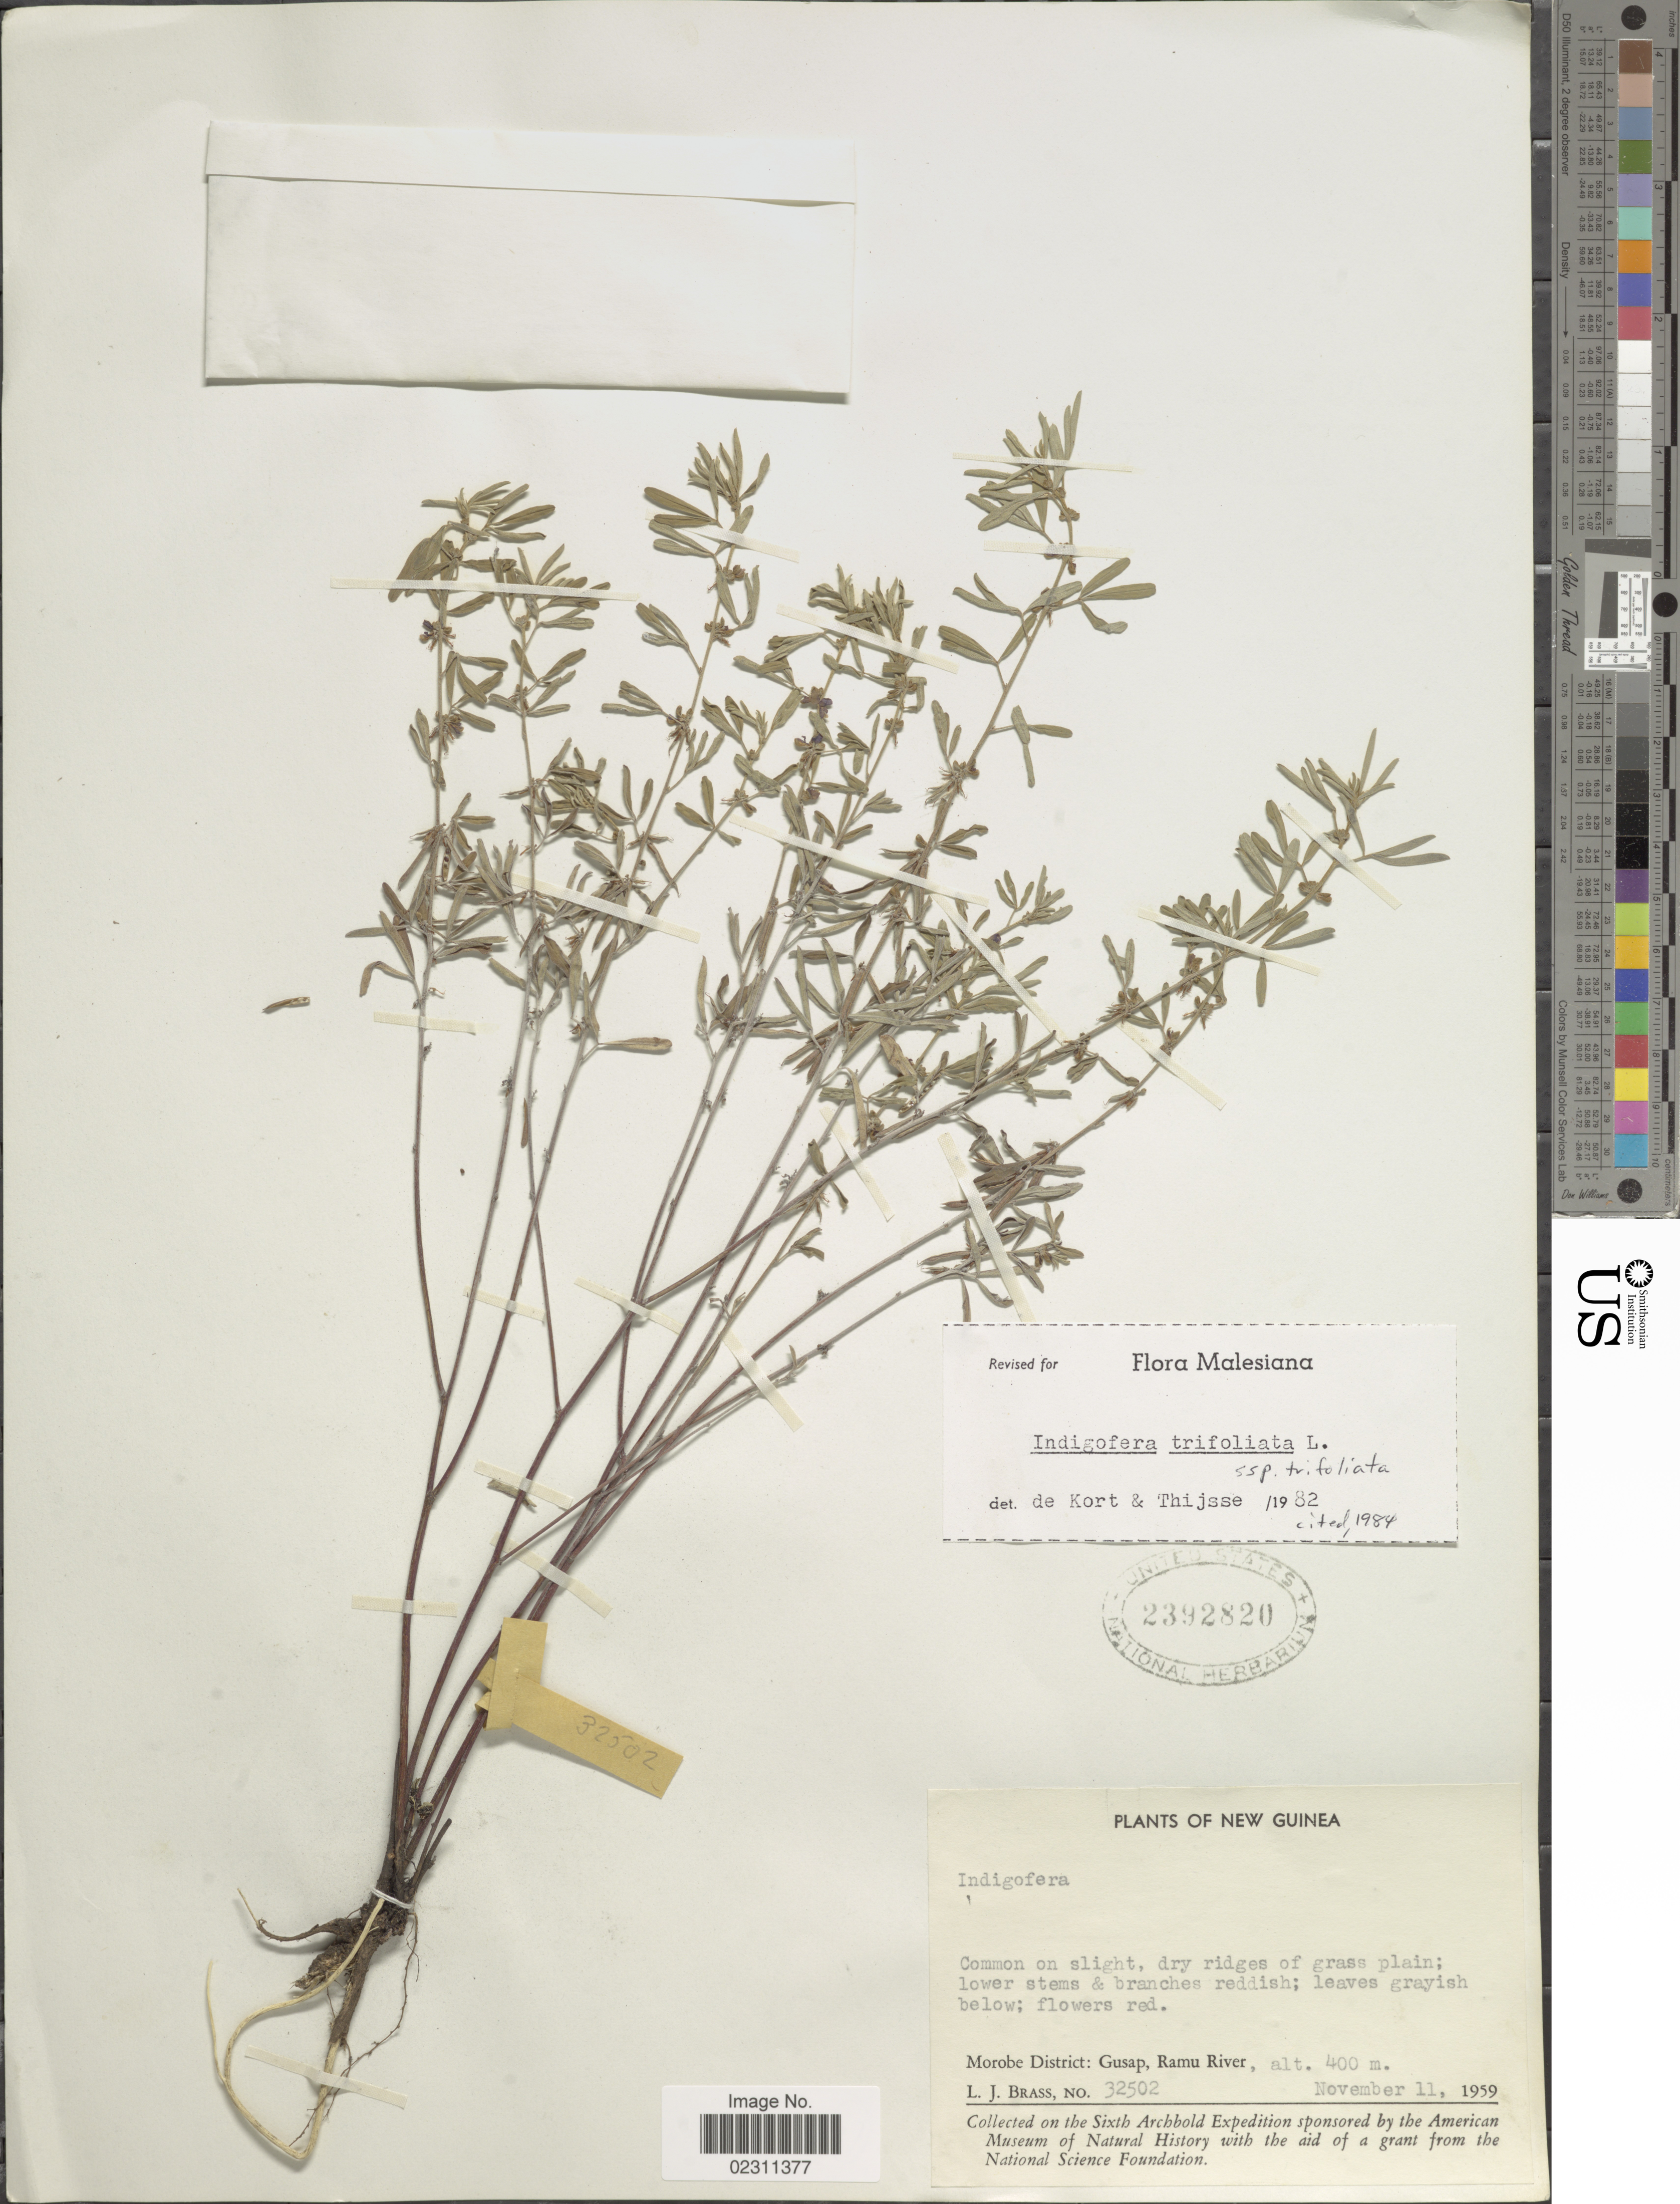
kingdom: Plantae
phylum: Tracheophyta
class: Magnoliopsida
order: Fabales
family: Fabaceae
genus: Indigofera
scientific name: Indigofera trifoliata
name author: L.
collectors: L. J. Brass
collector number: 32502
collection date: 1959-11-11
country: Papua New Guinea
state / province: Morobe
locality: Morobe District: Gusap, Ramu River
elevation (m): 400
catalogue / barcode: US 2392820